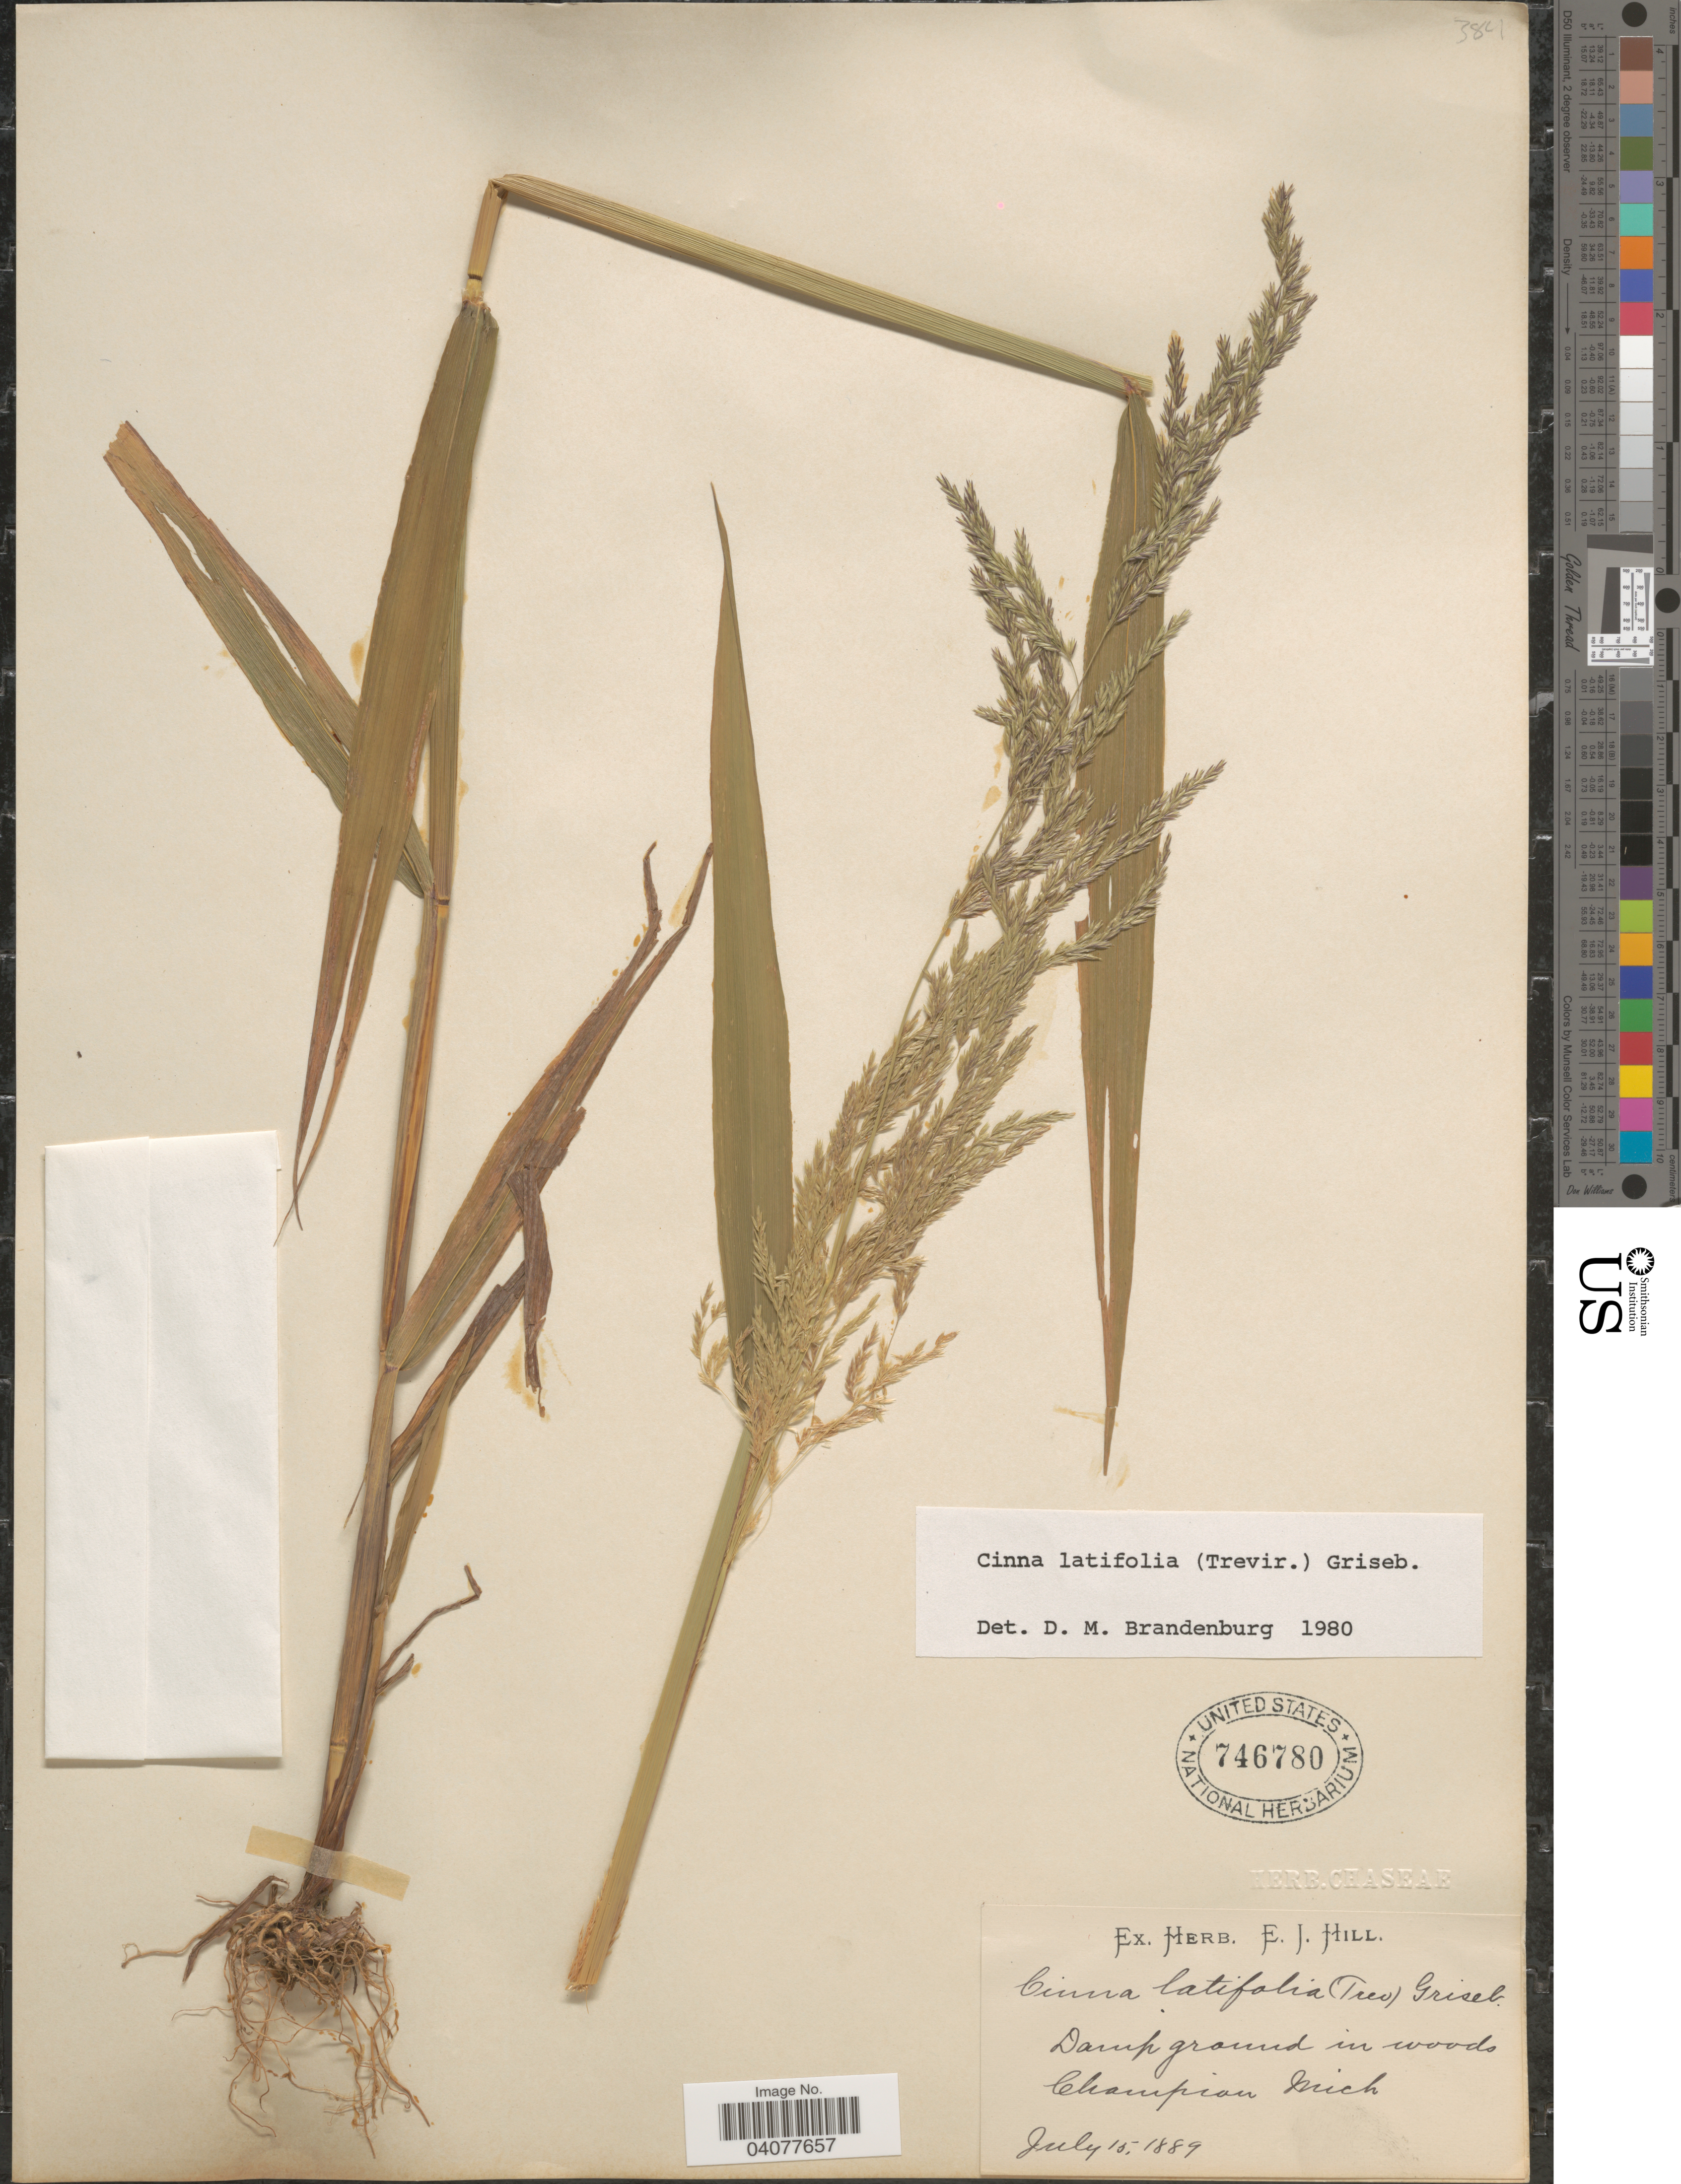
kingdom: Plantae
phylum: Tracheophyta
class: Liliopsida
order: Poales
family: Poaceae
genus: Cinna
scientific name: Cinna latifolia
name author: (Trevir. ex Goeppert) Griseb.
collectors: Ex herb. E. J. Hill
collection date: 1889-07-15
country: United States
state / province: Michigan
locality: Damp ground in woods Champion.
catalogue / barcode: US 746780